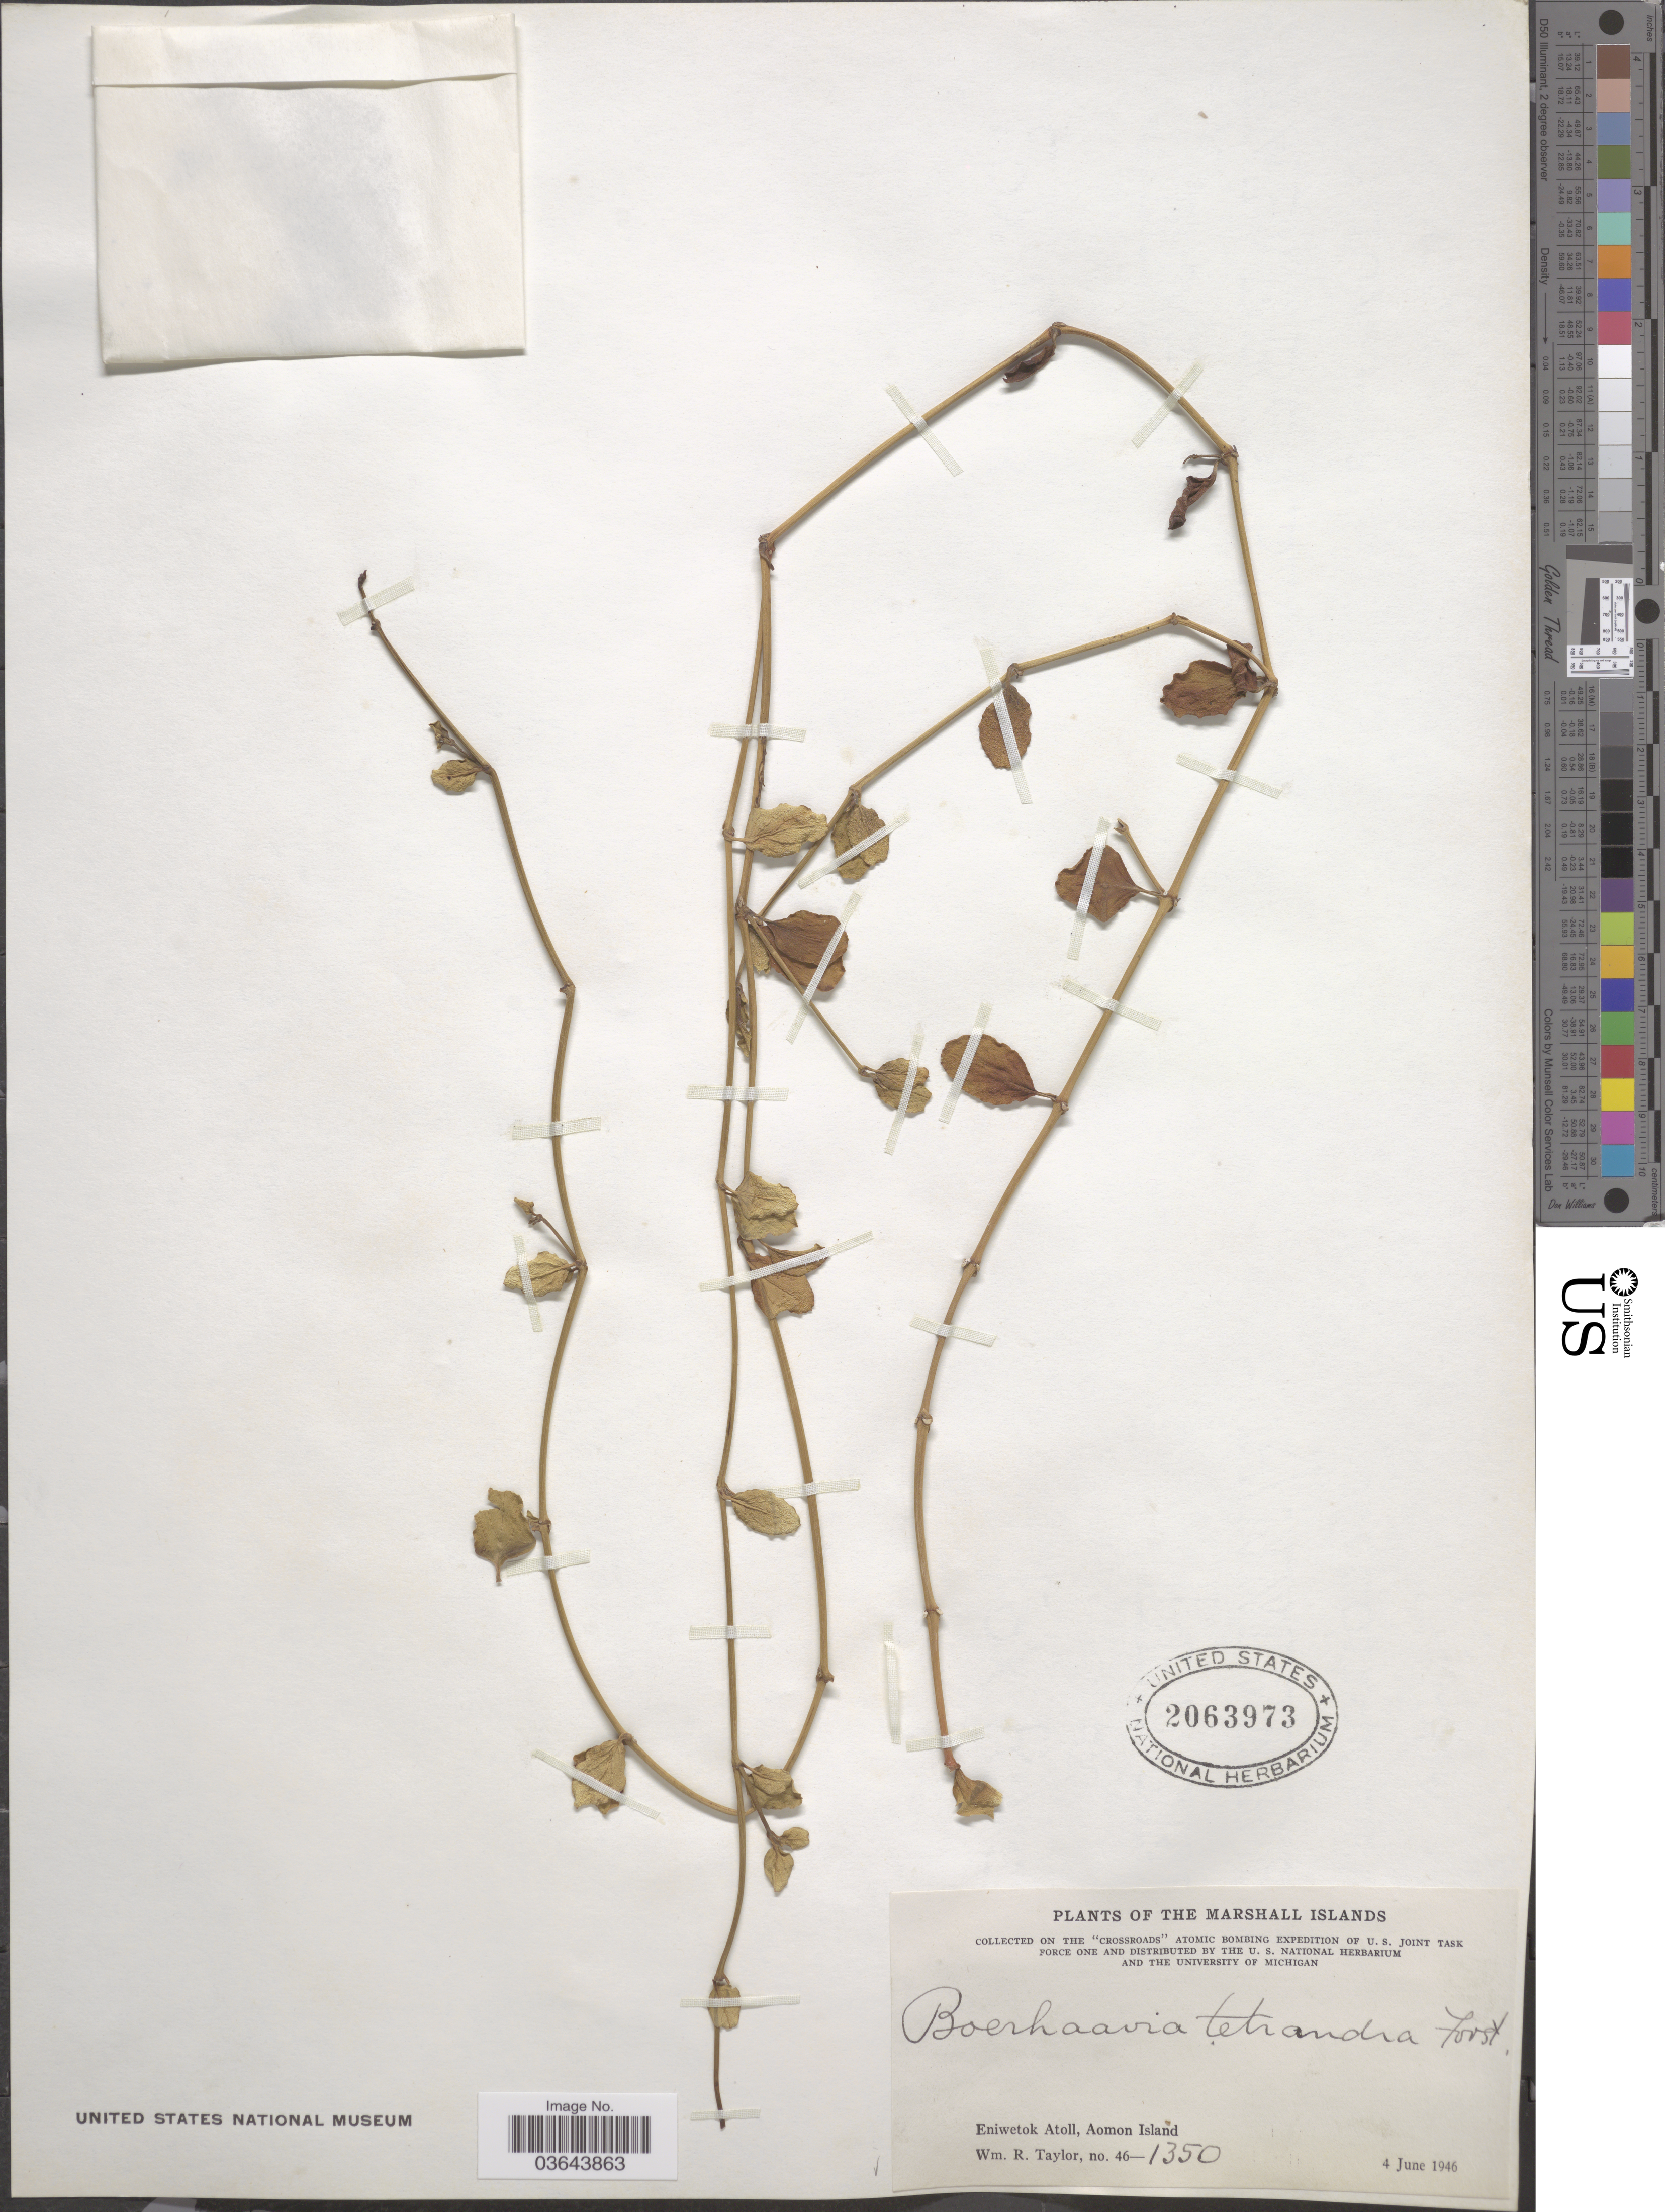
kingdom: Plantae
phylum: Tracheophyta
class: Magnoliopsida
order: Caryophyllales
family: Nyctaginaceae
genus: Boerhavia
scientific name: Boerhavia tetrandra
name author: G. Forst.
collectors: W. R. Taylor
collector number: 46-1350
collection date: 1946-06-04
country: Marshall Islands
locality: Eniwetok Atoll, Aomon Island.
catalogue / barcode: US 2063973